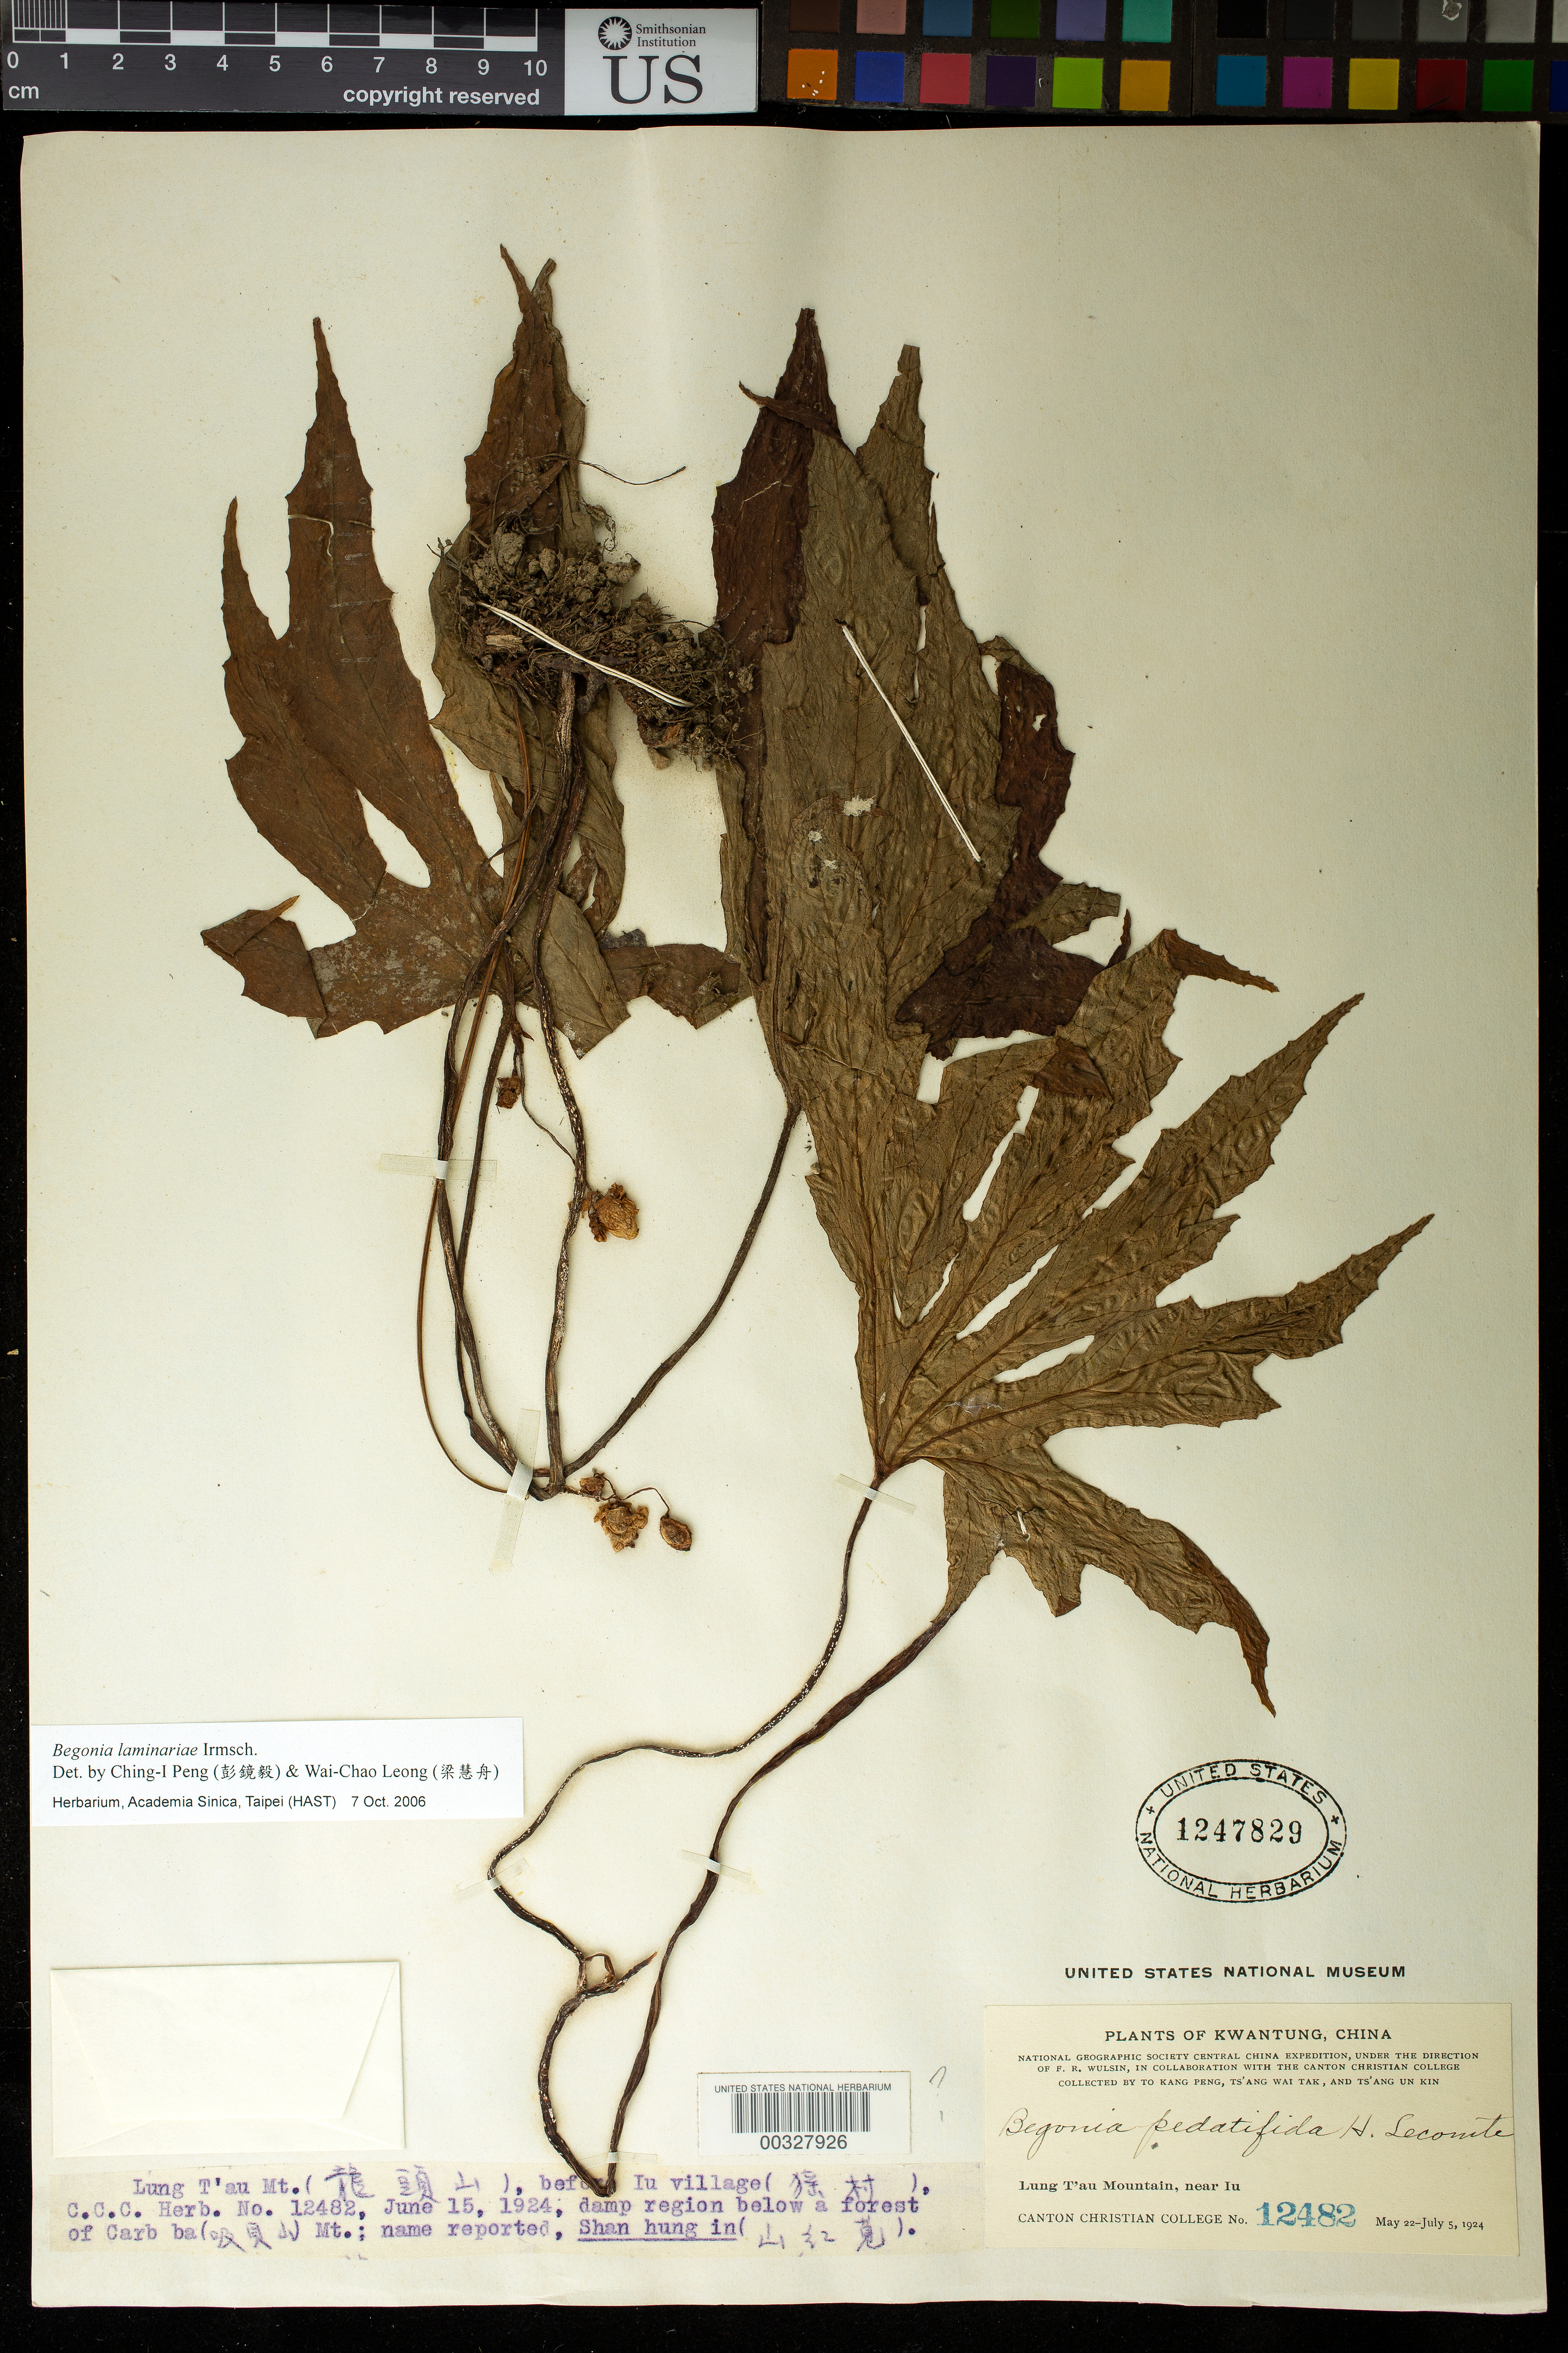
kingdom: Plantae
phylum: Tracheophyta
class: Magnoliopsida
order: Cucurbitales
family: Begoniaceae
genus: Begonia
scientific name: Begonia laminariae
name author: Irmsch.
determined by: Peng, Ching-I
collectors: Canton Christian College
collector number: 12482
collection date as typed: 22 May 1924 to 05 Jul 1924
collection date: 1924-05-22/1924-07-05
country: China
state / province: Guangdong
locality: Lung t'au mountain, near iu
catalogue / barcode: US 1247829